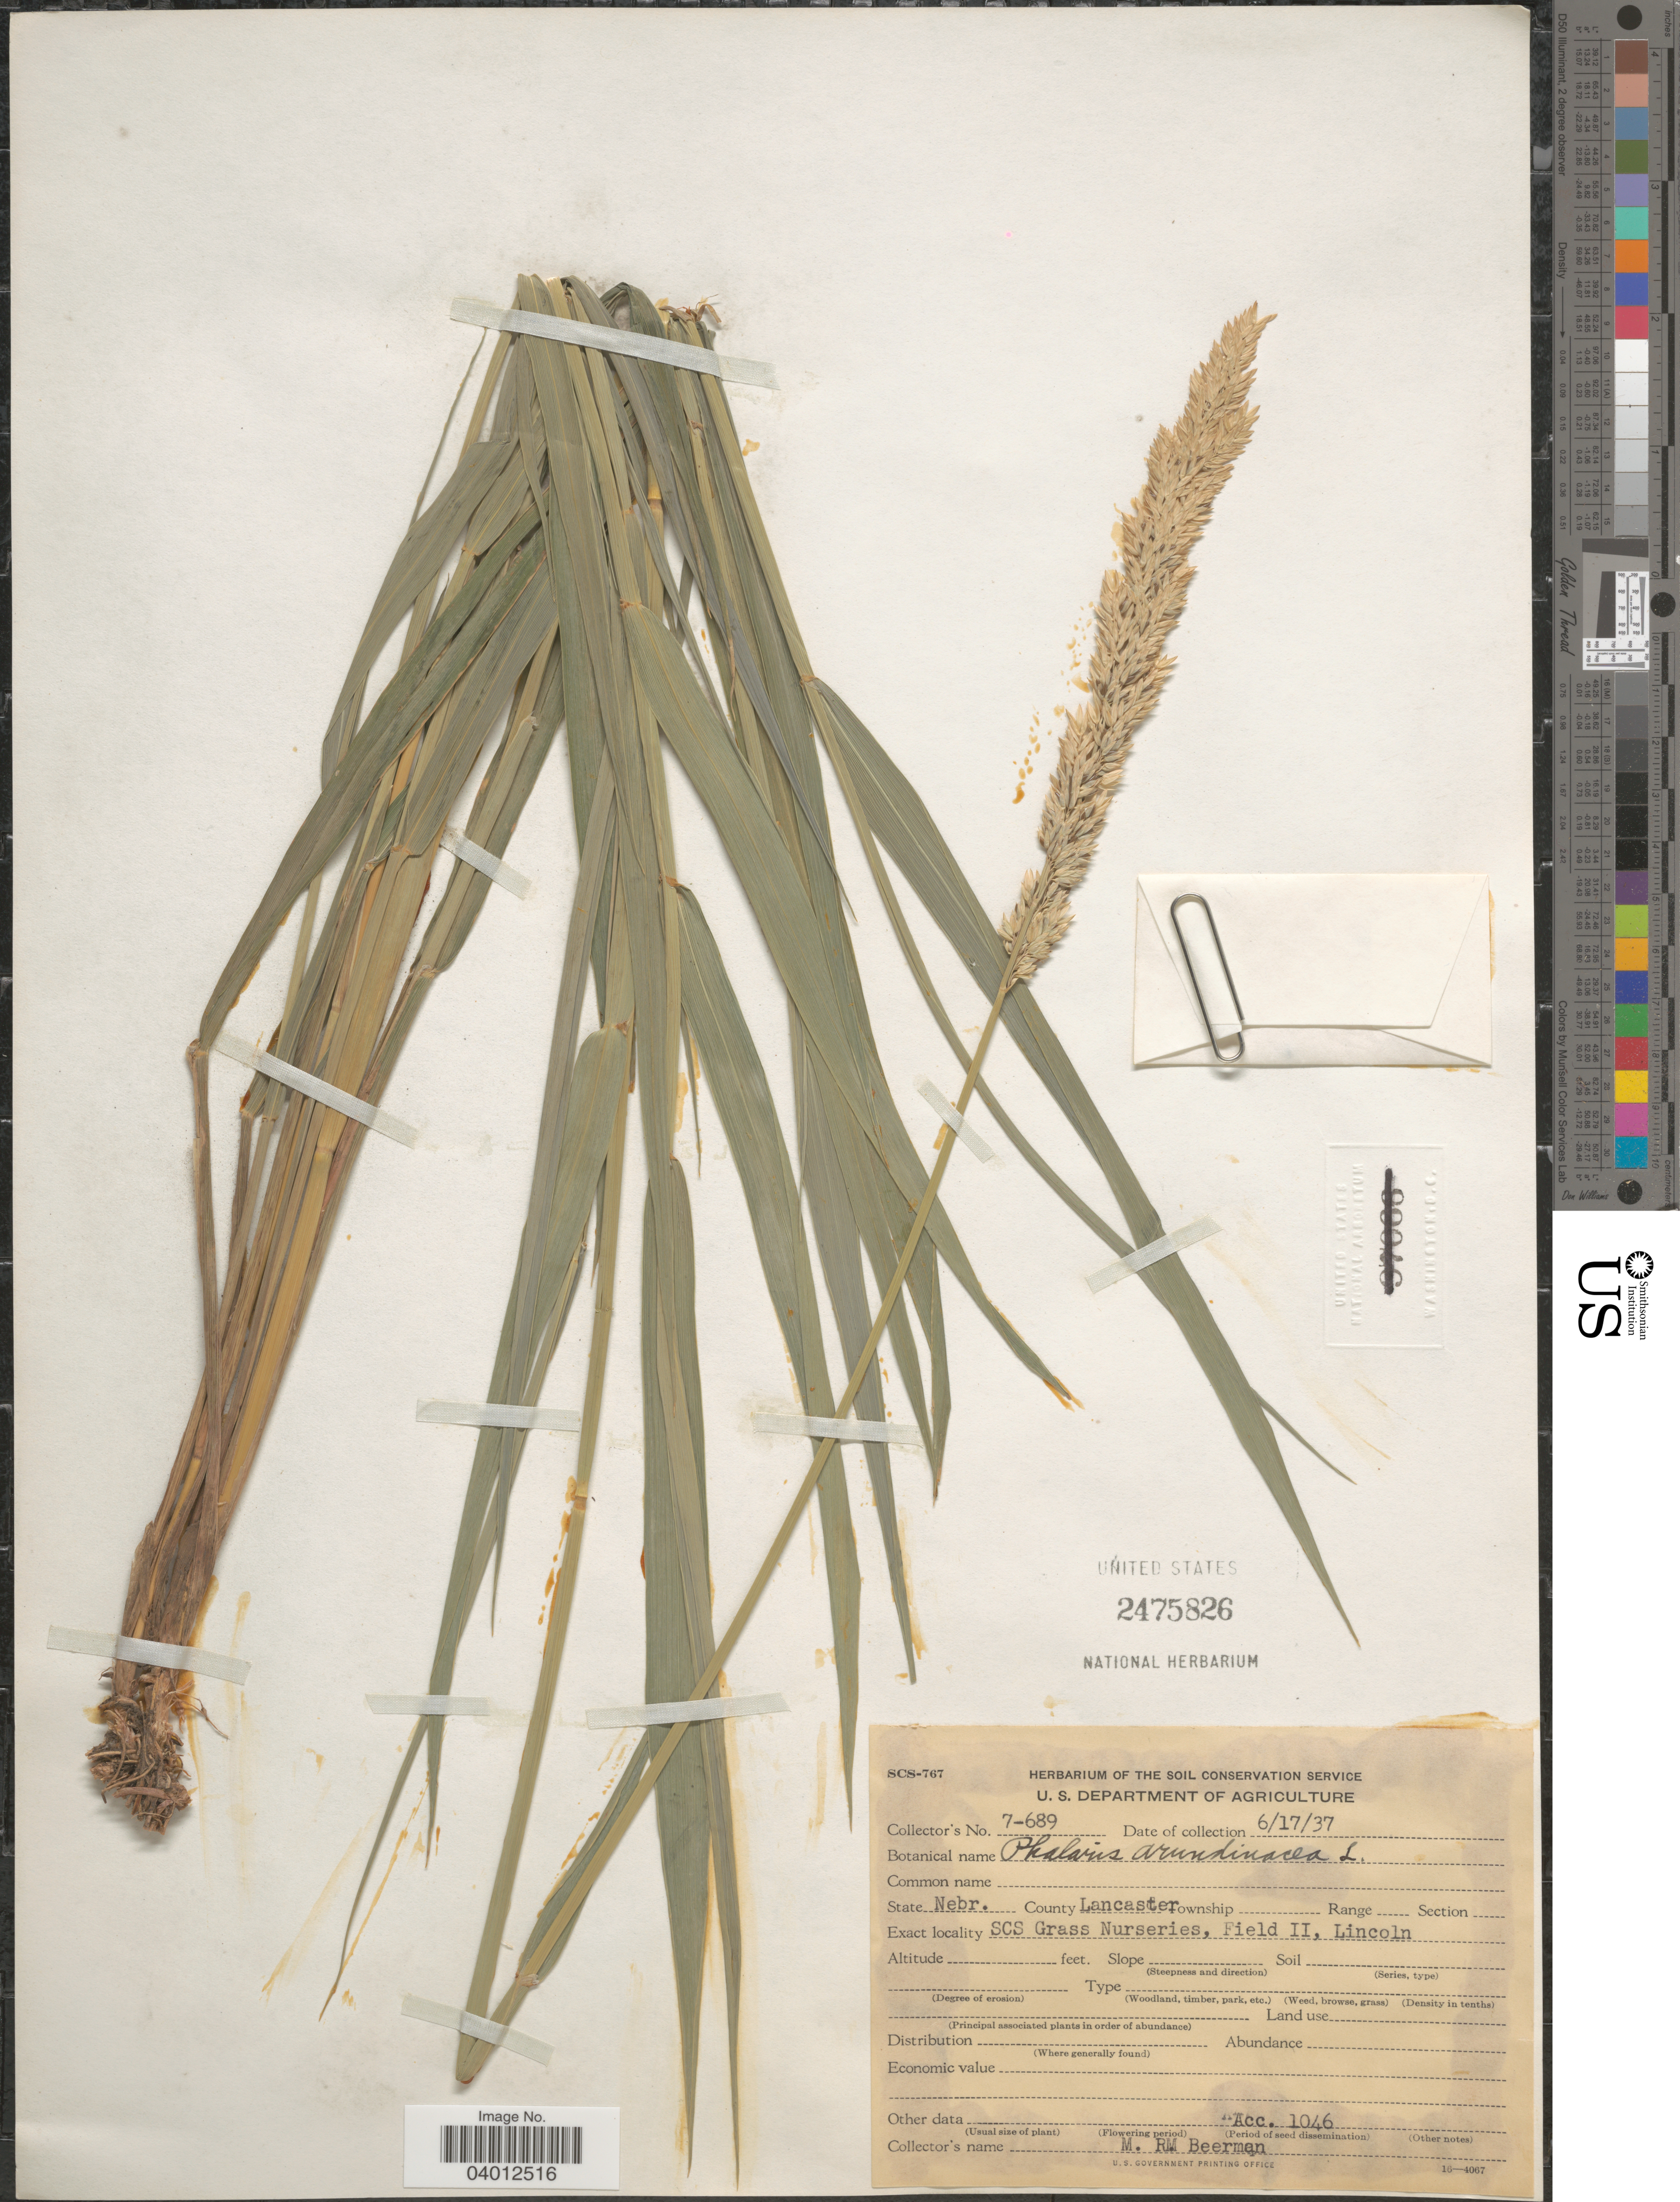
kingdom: Plantae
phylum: Tracheophyta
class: Liliopsida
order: Poales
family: Poaceae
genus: Phalaris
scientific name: Phalaris arundinacea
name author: L.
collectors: M. Beerman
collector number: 7-689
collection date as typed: Transcribed d/m/y: 17/6/37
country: United States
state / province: Nebraska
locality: County Lancaster. SCS Grass Nurseries, Field II, Lincoln.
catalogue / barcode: US 2475826